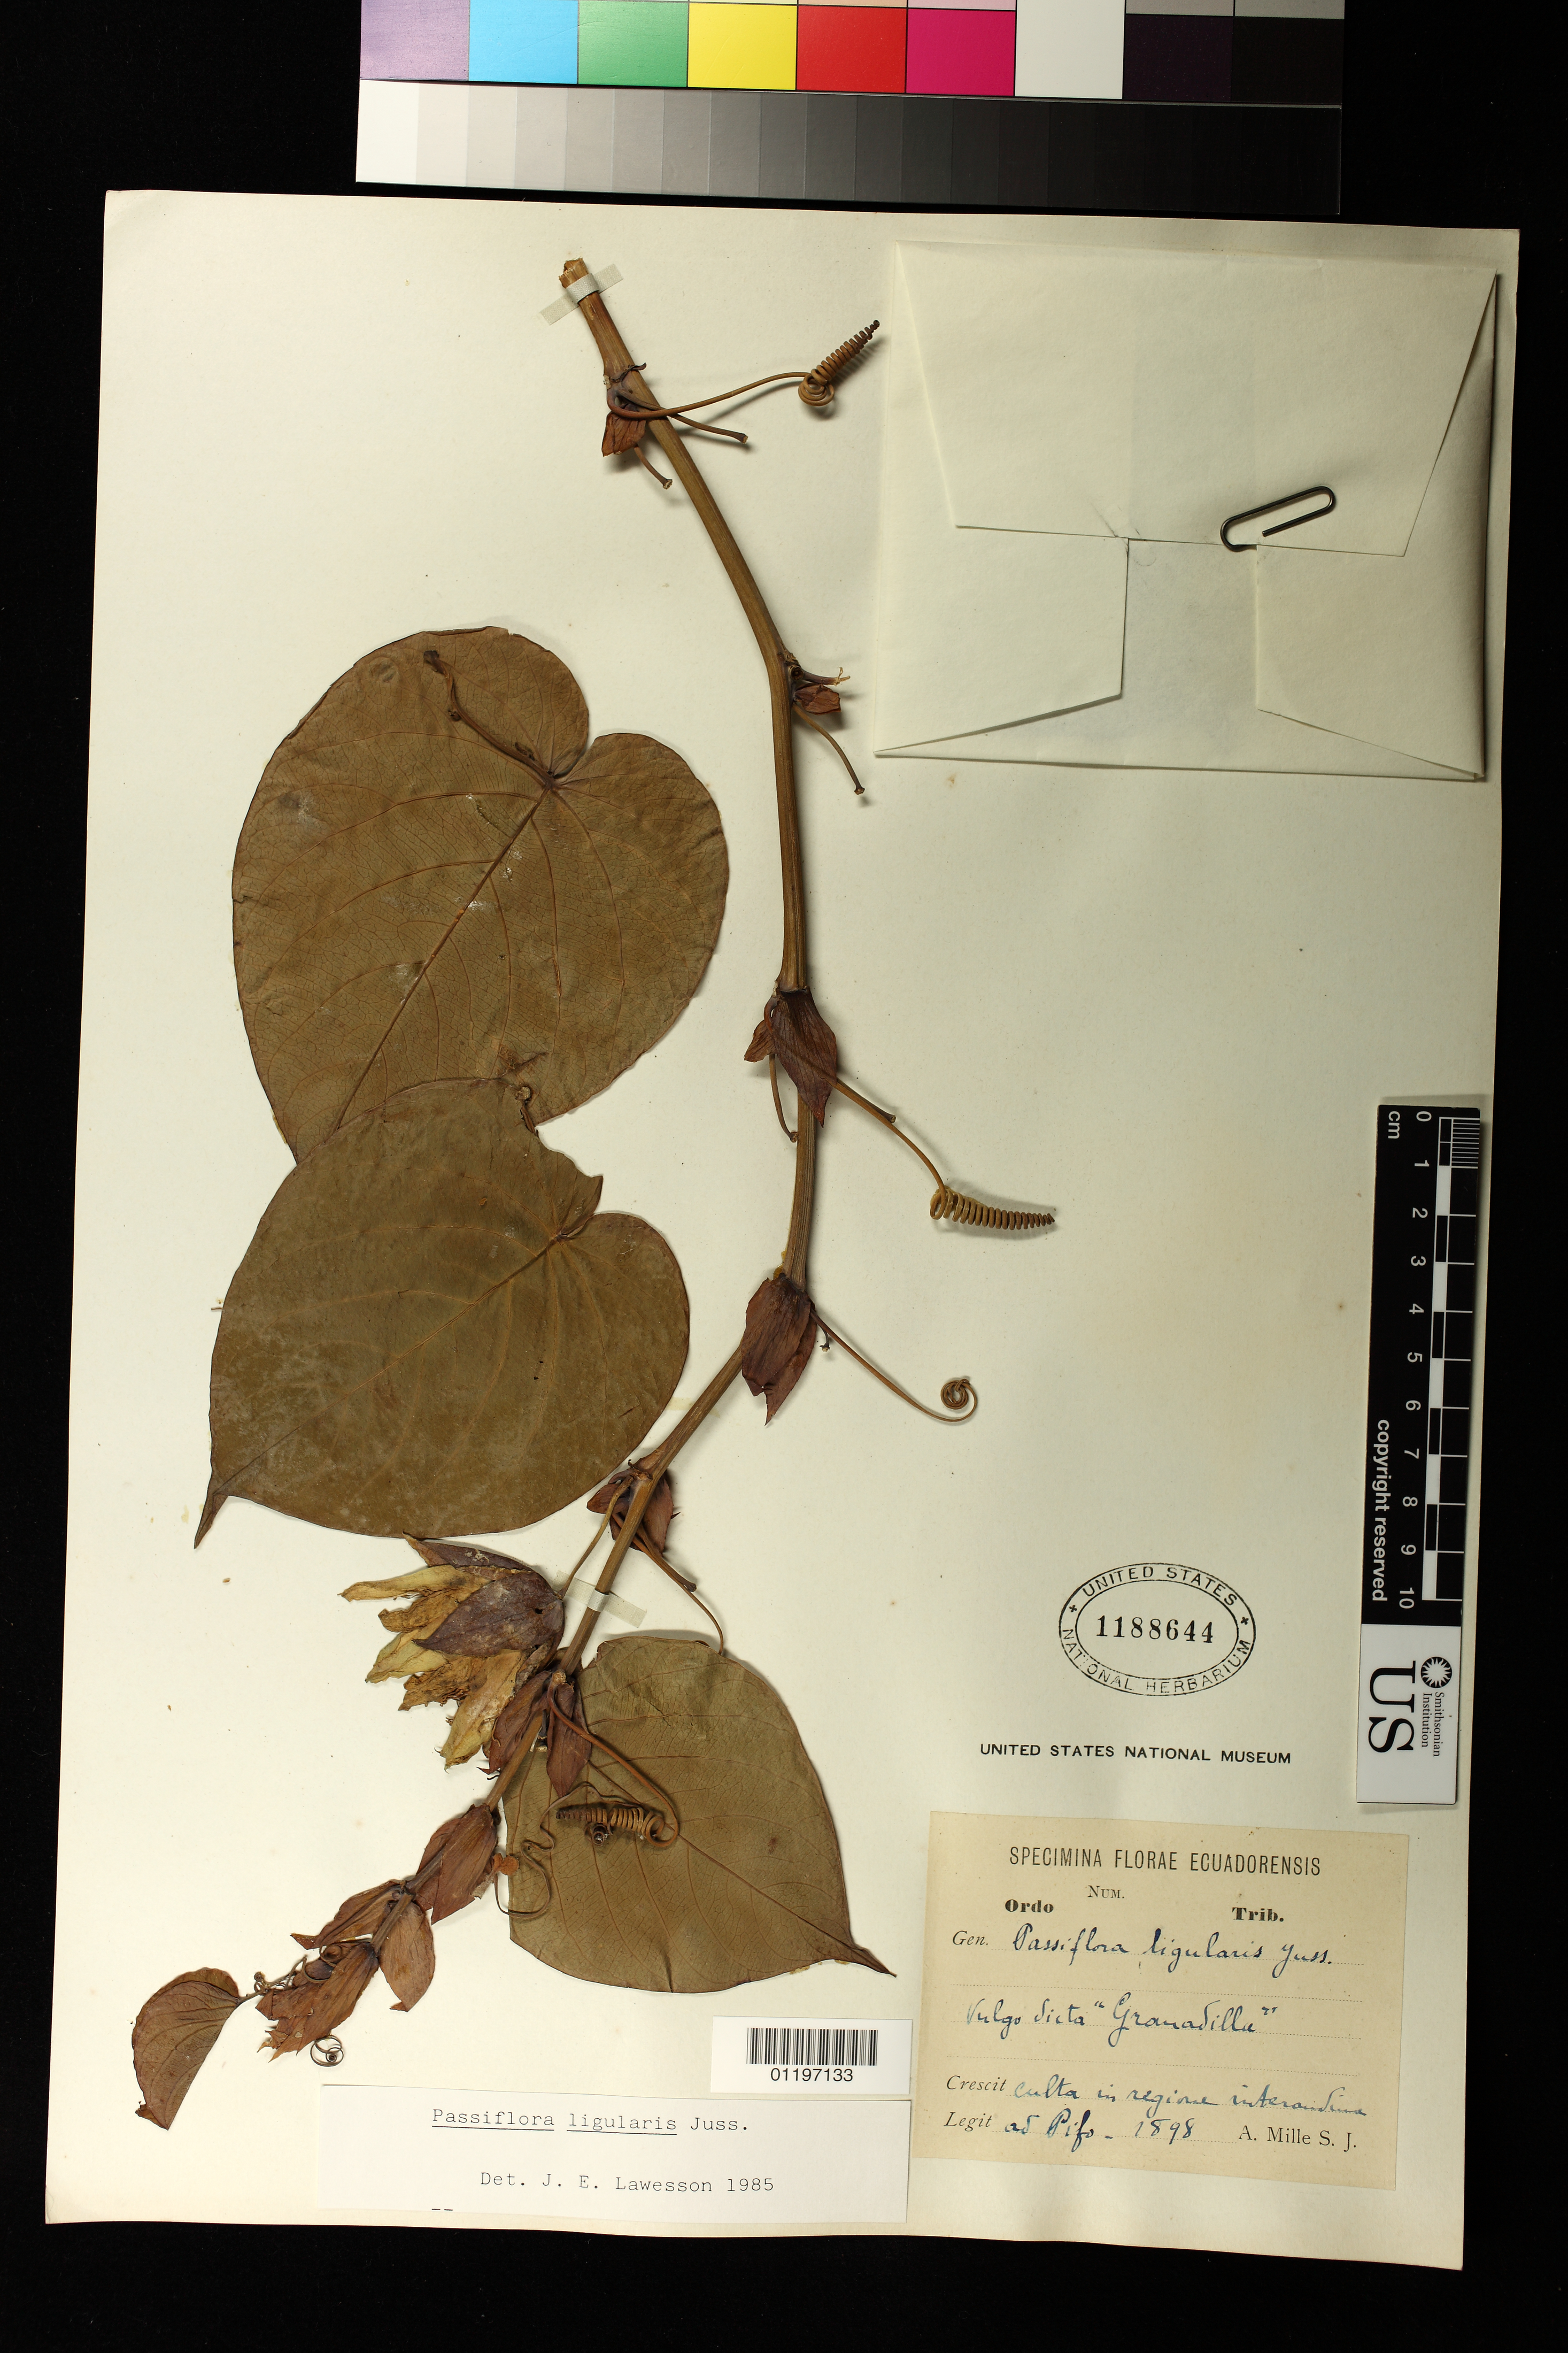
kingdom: Plantae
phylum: Tracheophyta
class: Magnoliopsida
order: Malpighiales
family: Passifloraceae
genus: Passiflora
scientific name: Passiflora ligularis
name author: Juss.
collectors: L. Mille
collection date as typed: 1898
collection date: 1898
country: Ecuador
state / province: Pichincha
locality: Pifo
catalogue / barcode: US 1188644